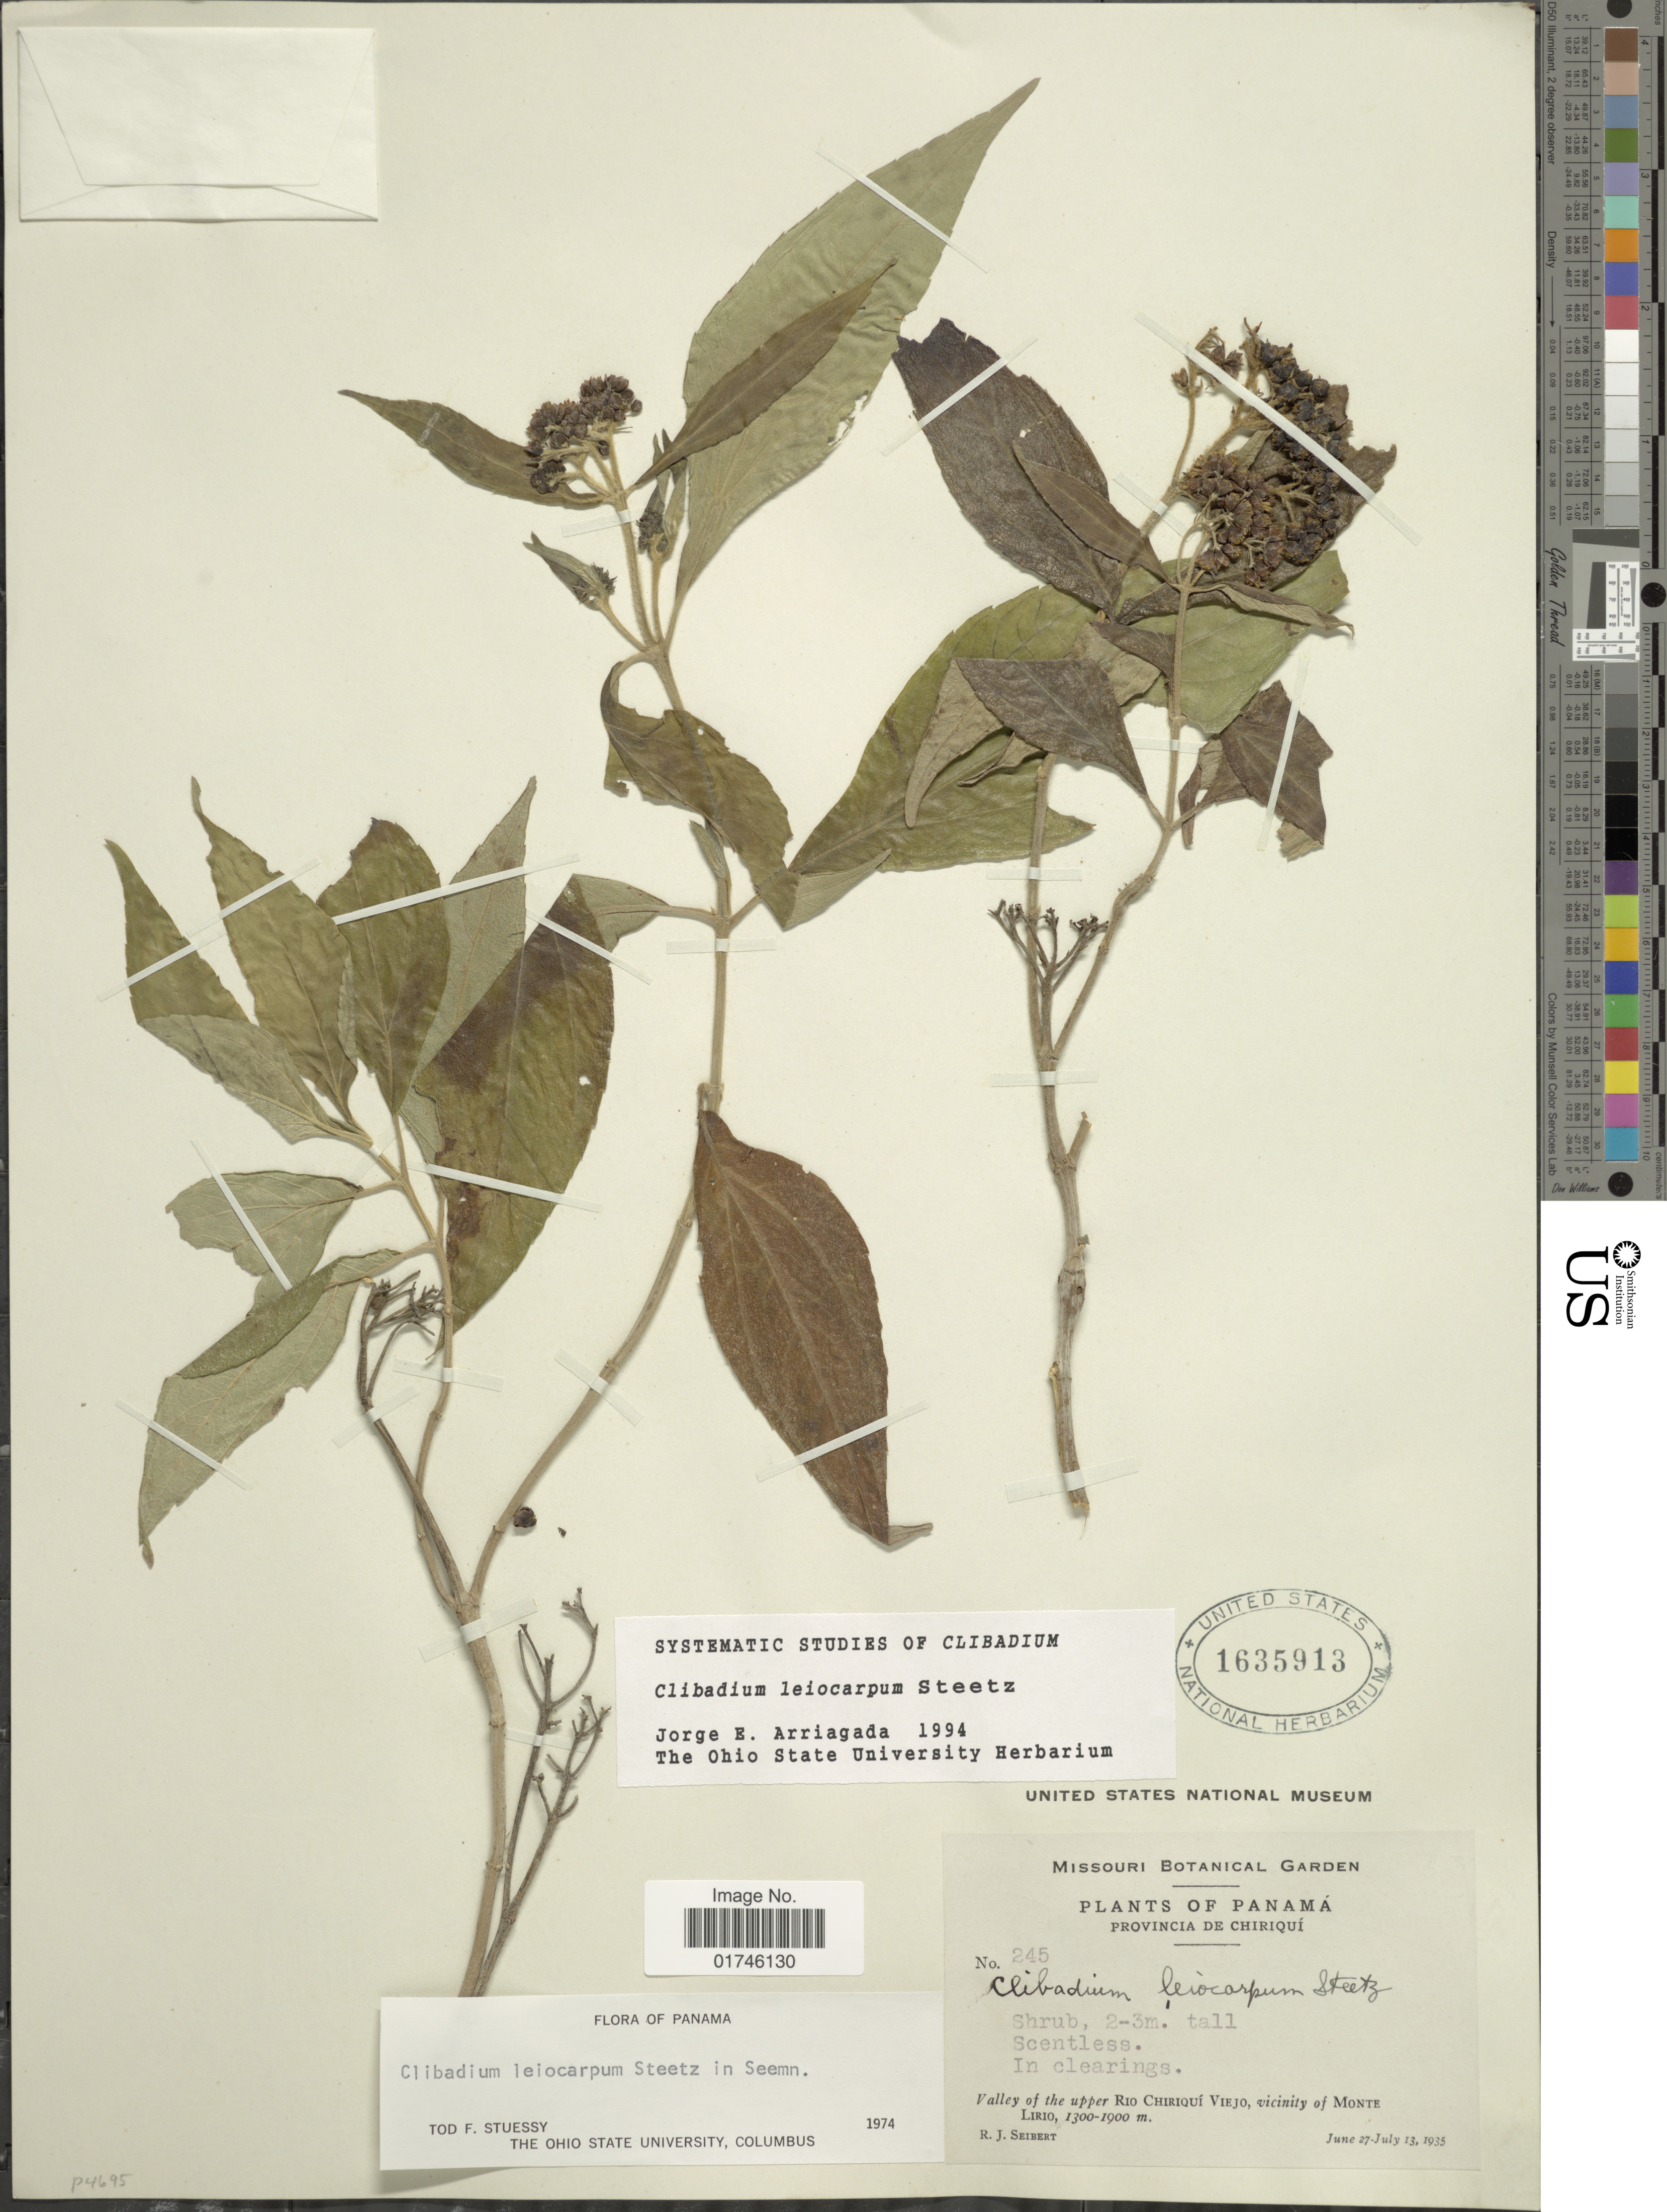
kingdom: Plantae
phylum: Tracheophyta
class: Magnoliopsida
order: Asterales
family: Asteraceae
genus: Clibadium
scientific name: Clibadium leiocarpum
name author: Steetz in Seem.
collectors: R. J. Seibert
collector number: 245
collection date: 1935-06-27/1935-07-13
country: Panama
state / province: Chiriqui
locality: Provincia de Chiriqui. Valley of the upoper Rio Chiriqui Viejo, vicinity of Monte Lirio.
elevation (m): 1300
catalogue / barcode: US 1635913